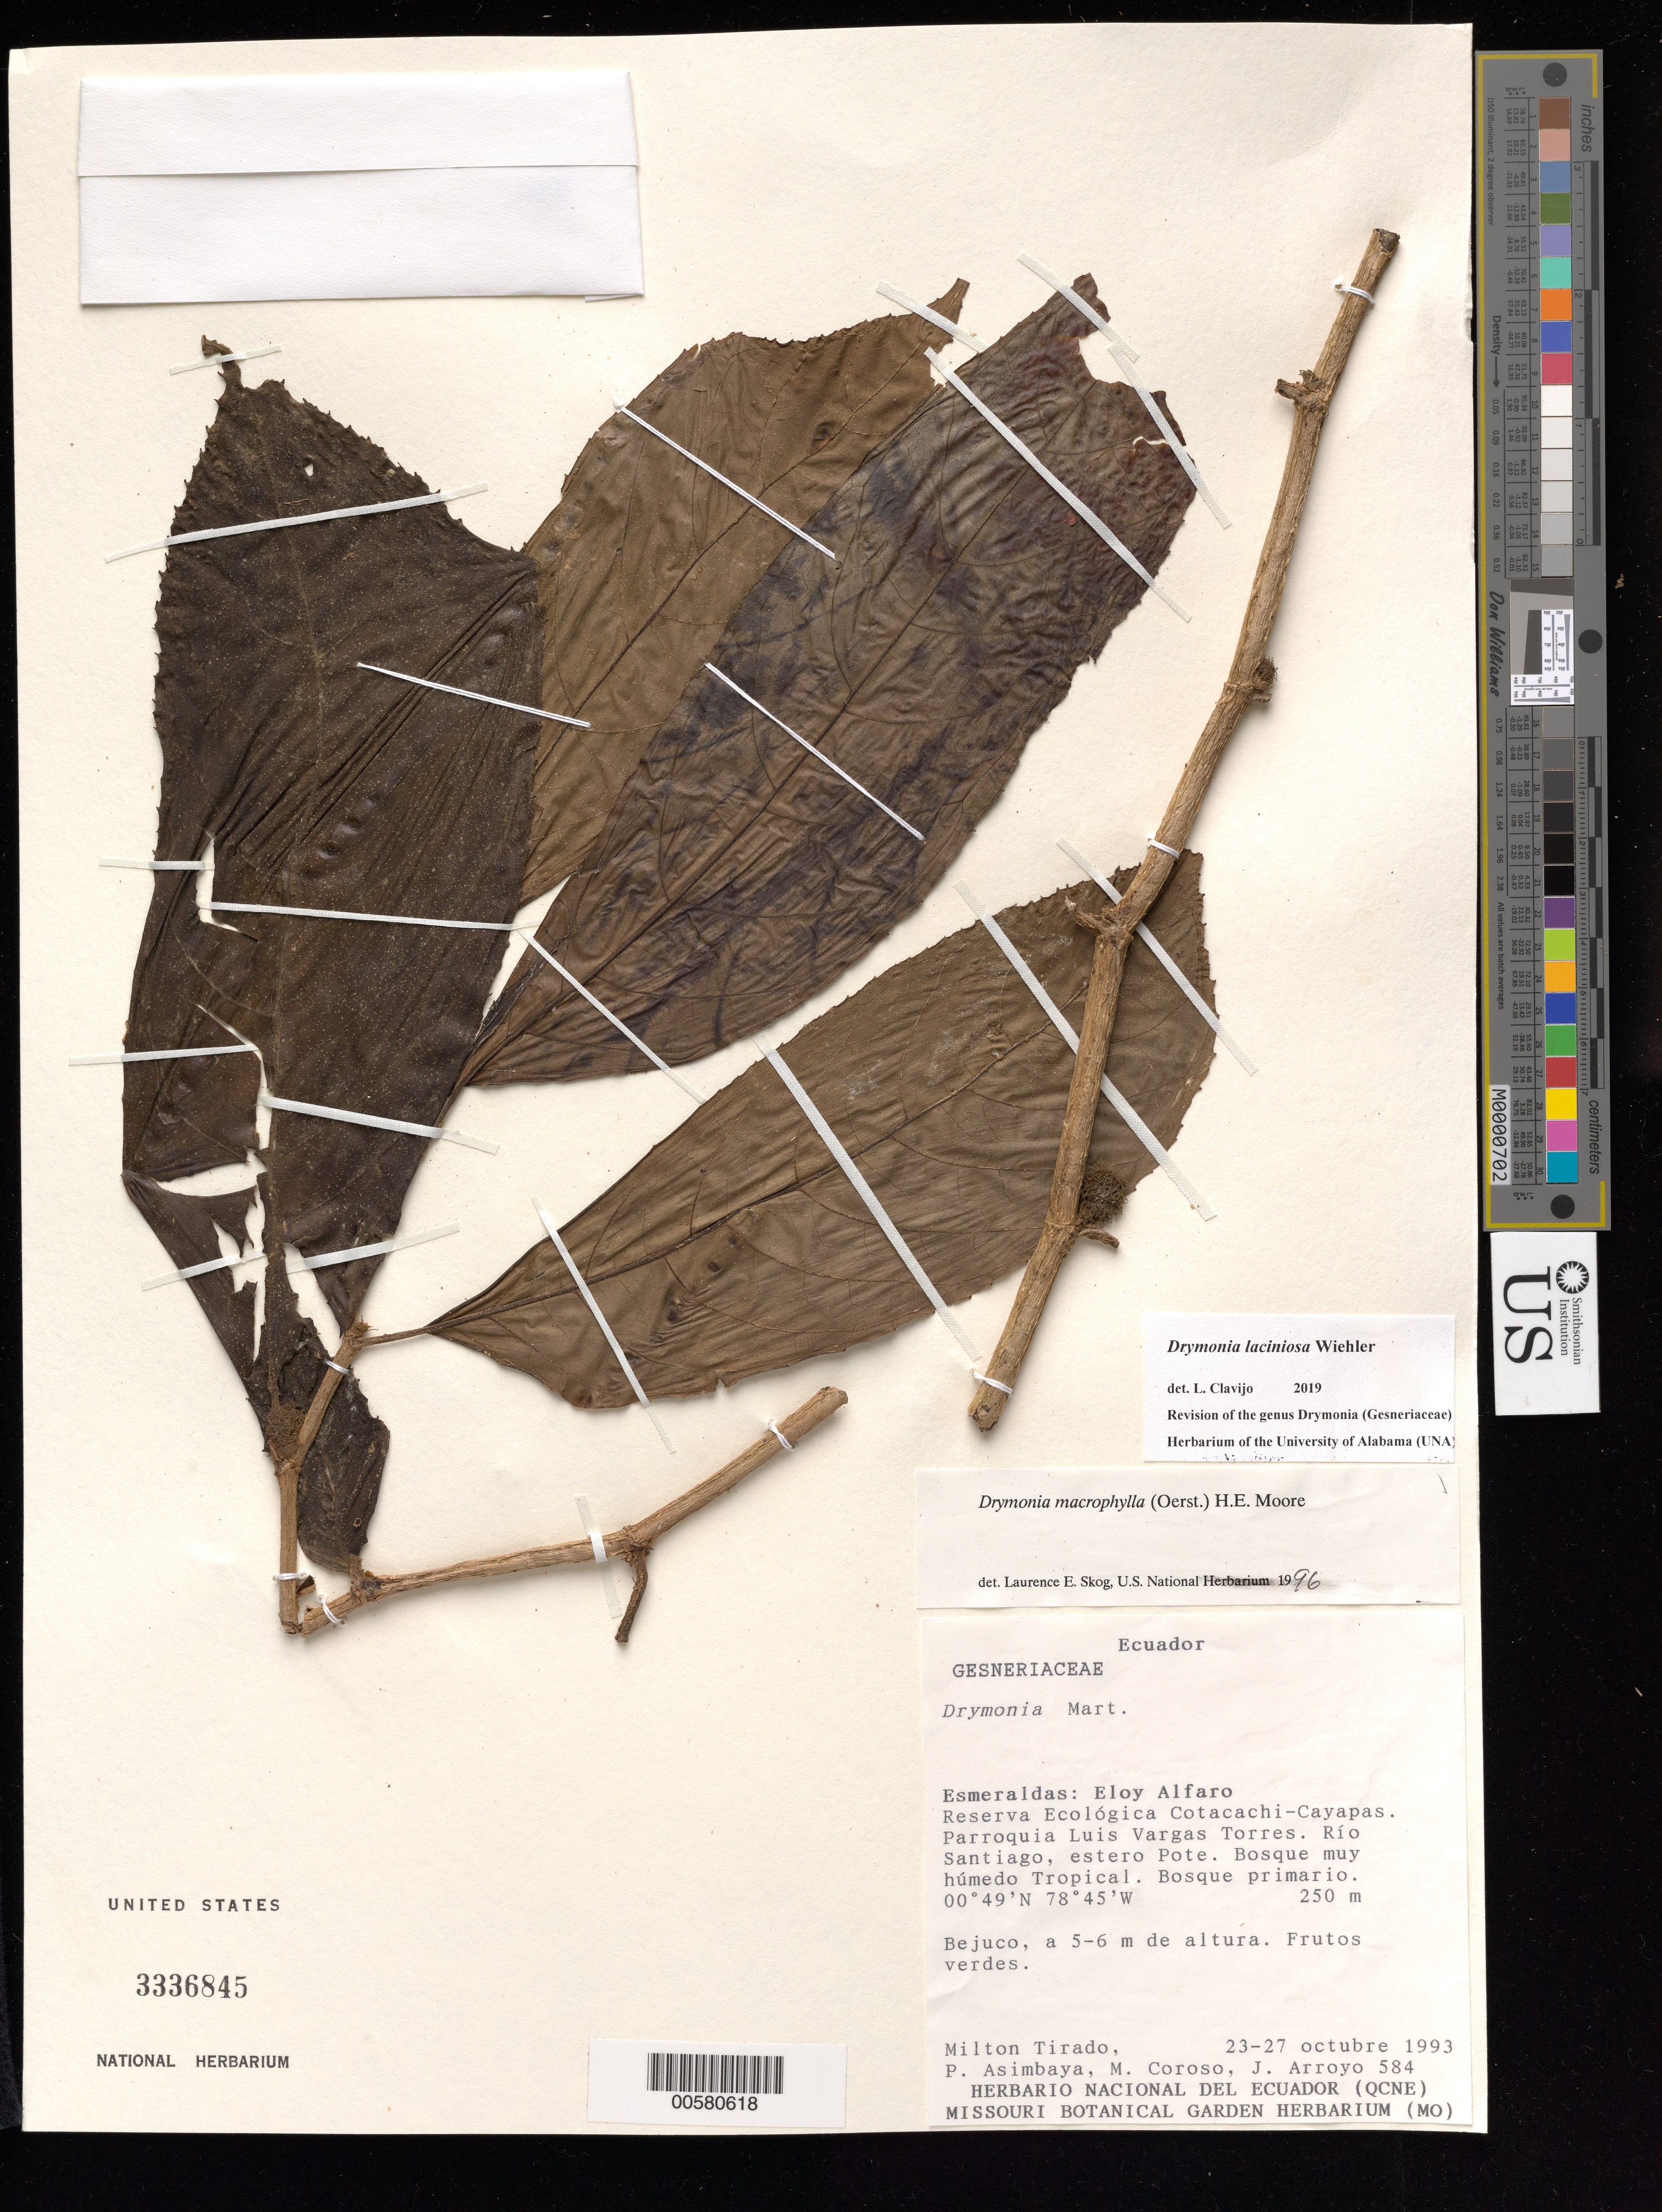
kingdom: Plantae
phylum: Tracheophyta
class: Magnoliopsida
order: Lamiales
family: Gesneriaceae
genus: Drymonia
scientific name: Drymonia macrophylla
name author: (Oerst.) H.E. Moore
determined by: Skog, Laurence E.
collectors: M. Tirado, P. Asimbaya, M. Coroso & J. Arroyo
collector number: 584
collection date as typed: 23-27 Oct 1993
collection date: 1993-10-23/1993-10-27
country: Ecuador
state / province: Esmeraldas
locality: Eloy Alfaro. Reserva Ecológica Cotacachi-Cayapas; Parroquia Luis Vargas Torres, Río Santiago, estero Pote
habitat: Bosque muy húmedo tropical; bosque primario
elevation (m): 250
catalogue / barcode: US 3336845